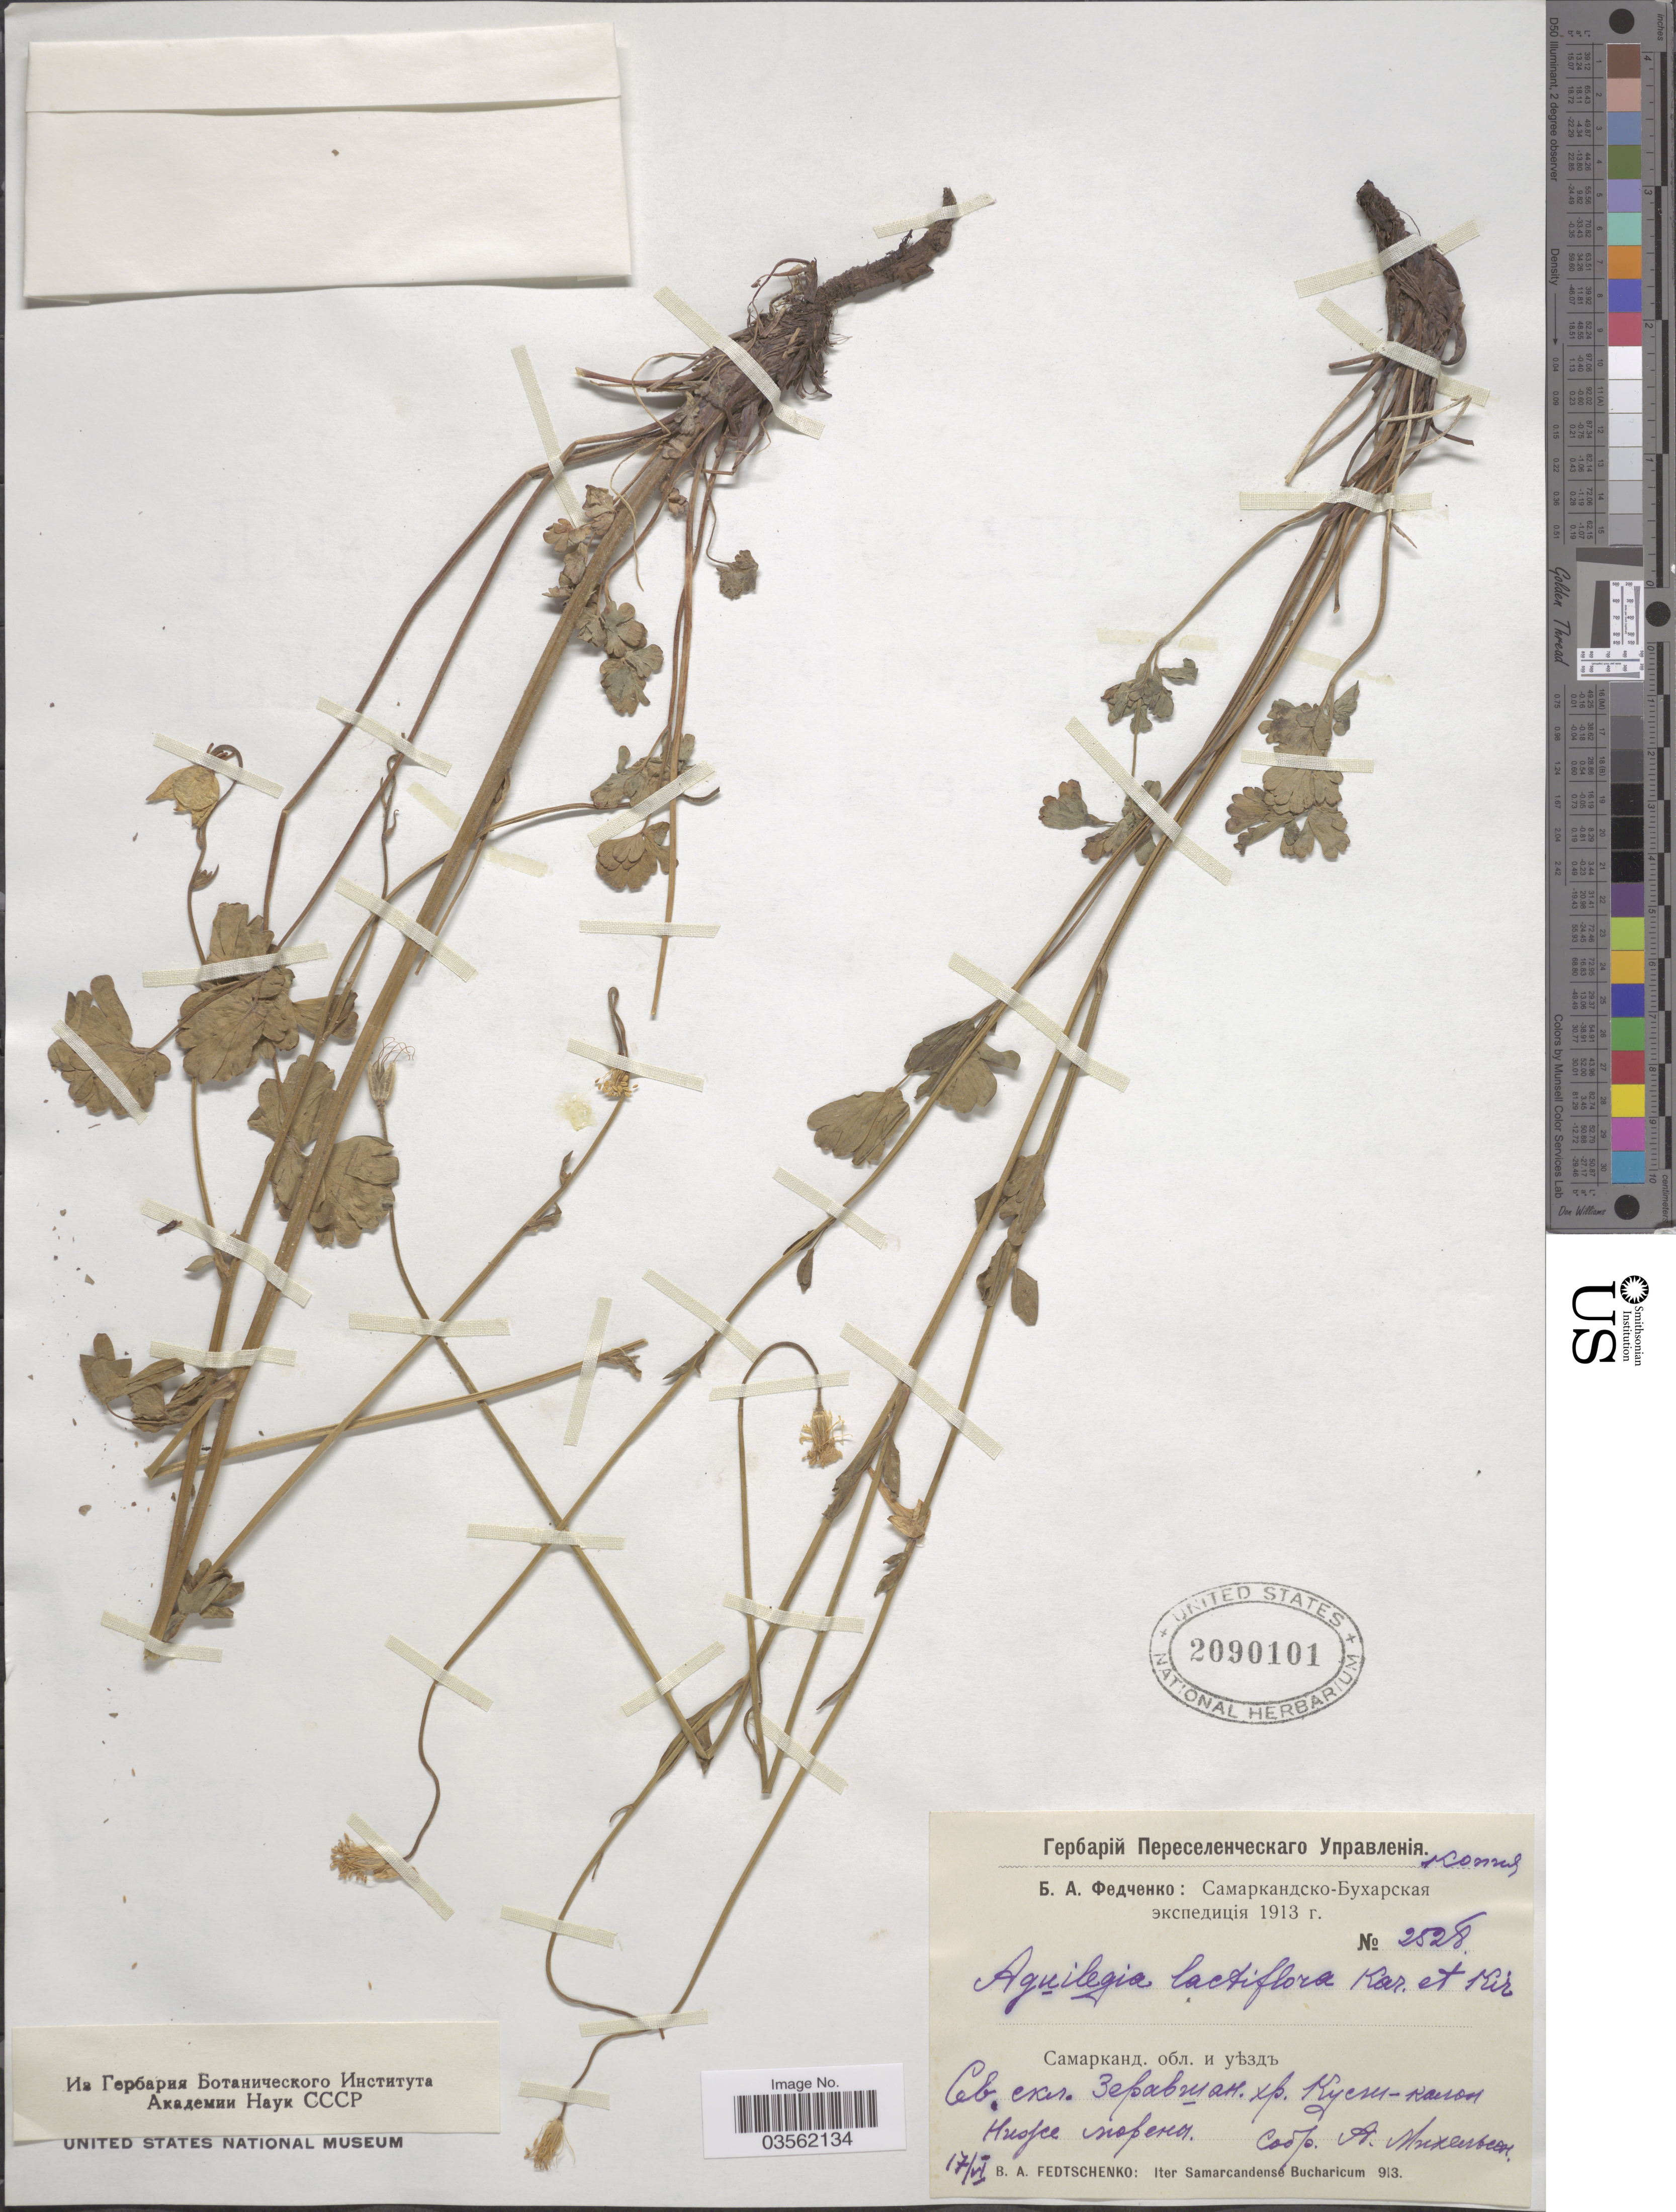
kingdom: Plantae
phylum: Tracheophyta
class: Magnoliopsida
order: Ranunculales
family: Ranunculaceae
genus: Aquilegia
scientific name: Aquilegia lactiflora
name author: Kar. & Kir.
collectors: B. A. Fedtschenko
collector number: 2528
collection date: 1913-06-17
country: Uzbekistan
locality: X. Iter Samarcandense Bucharicum.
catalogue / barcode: US 2090101